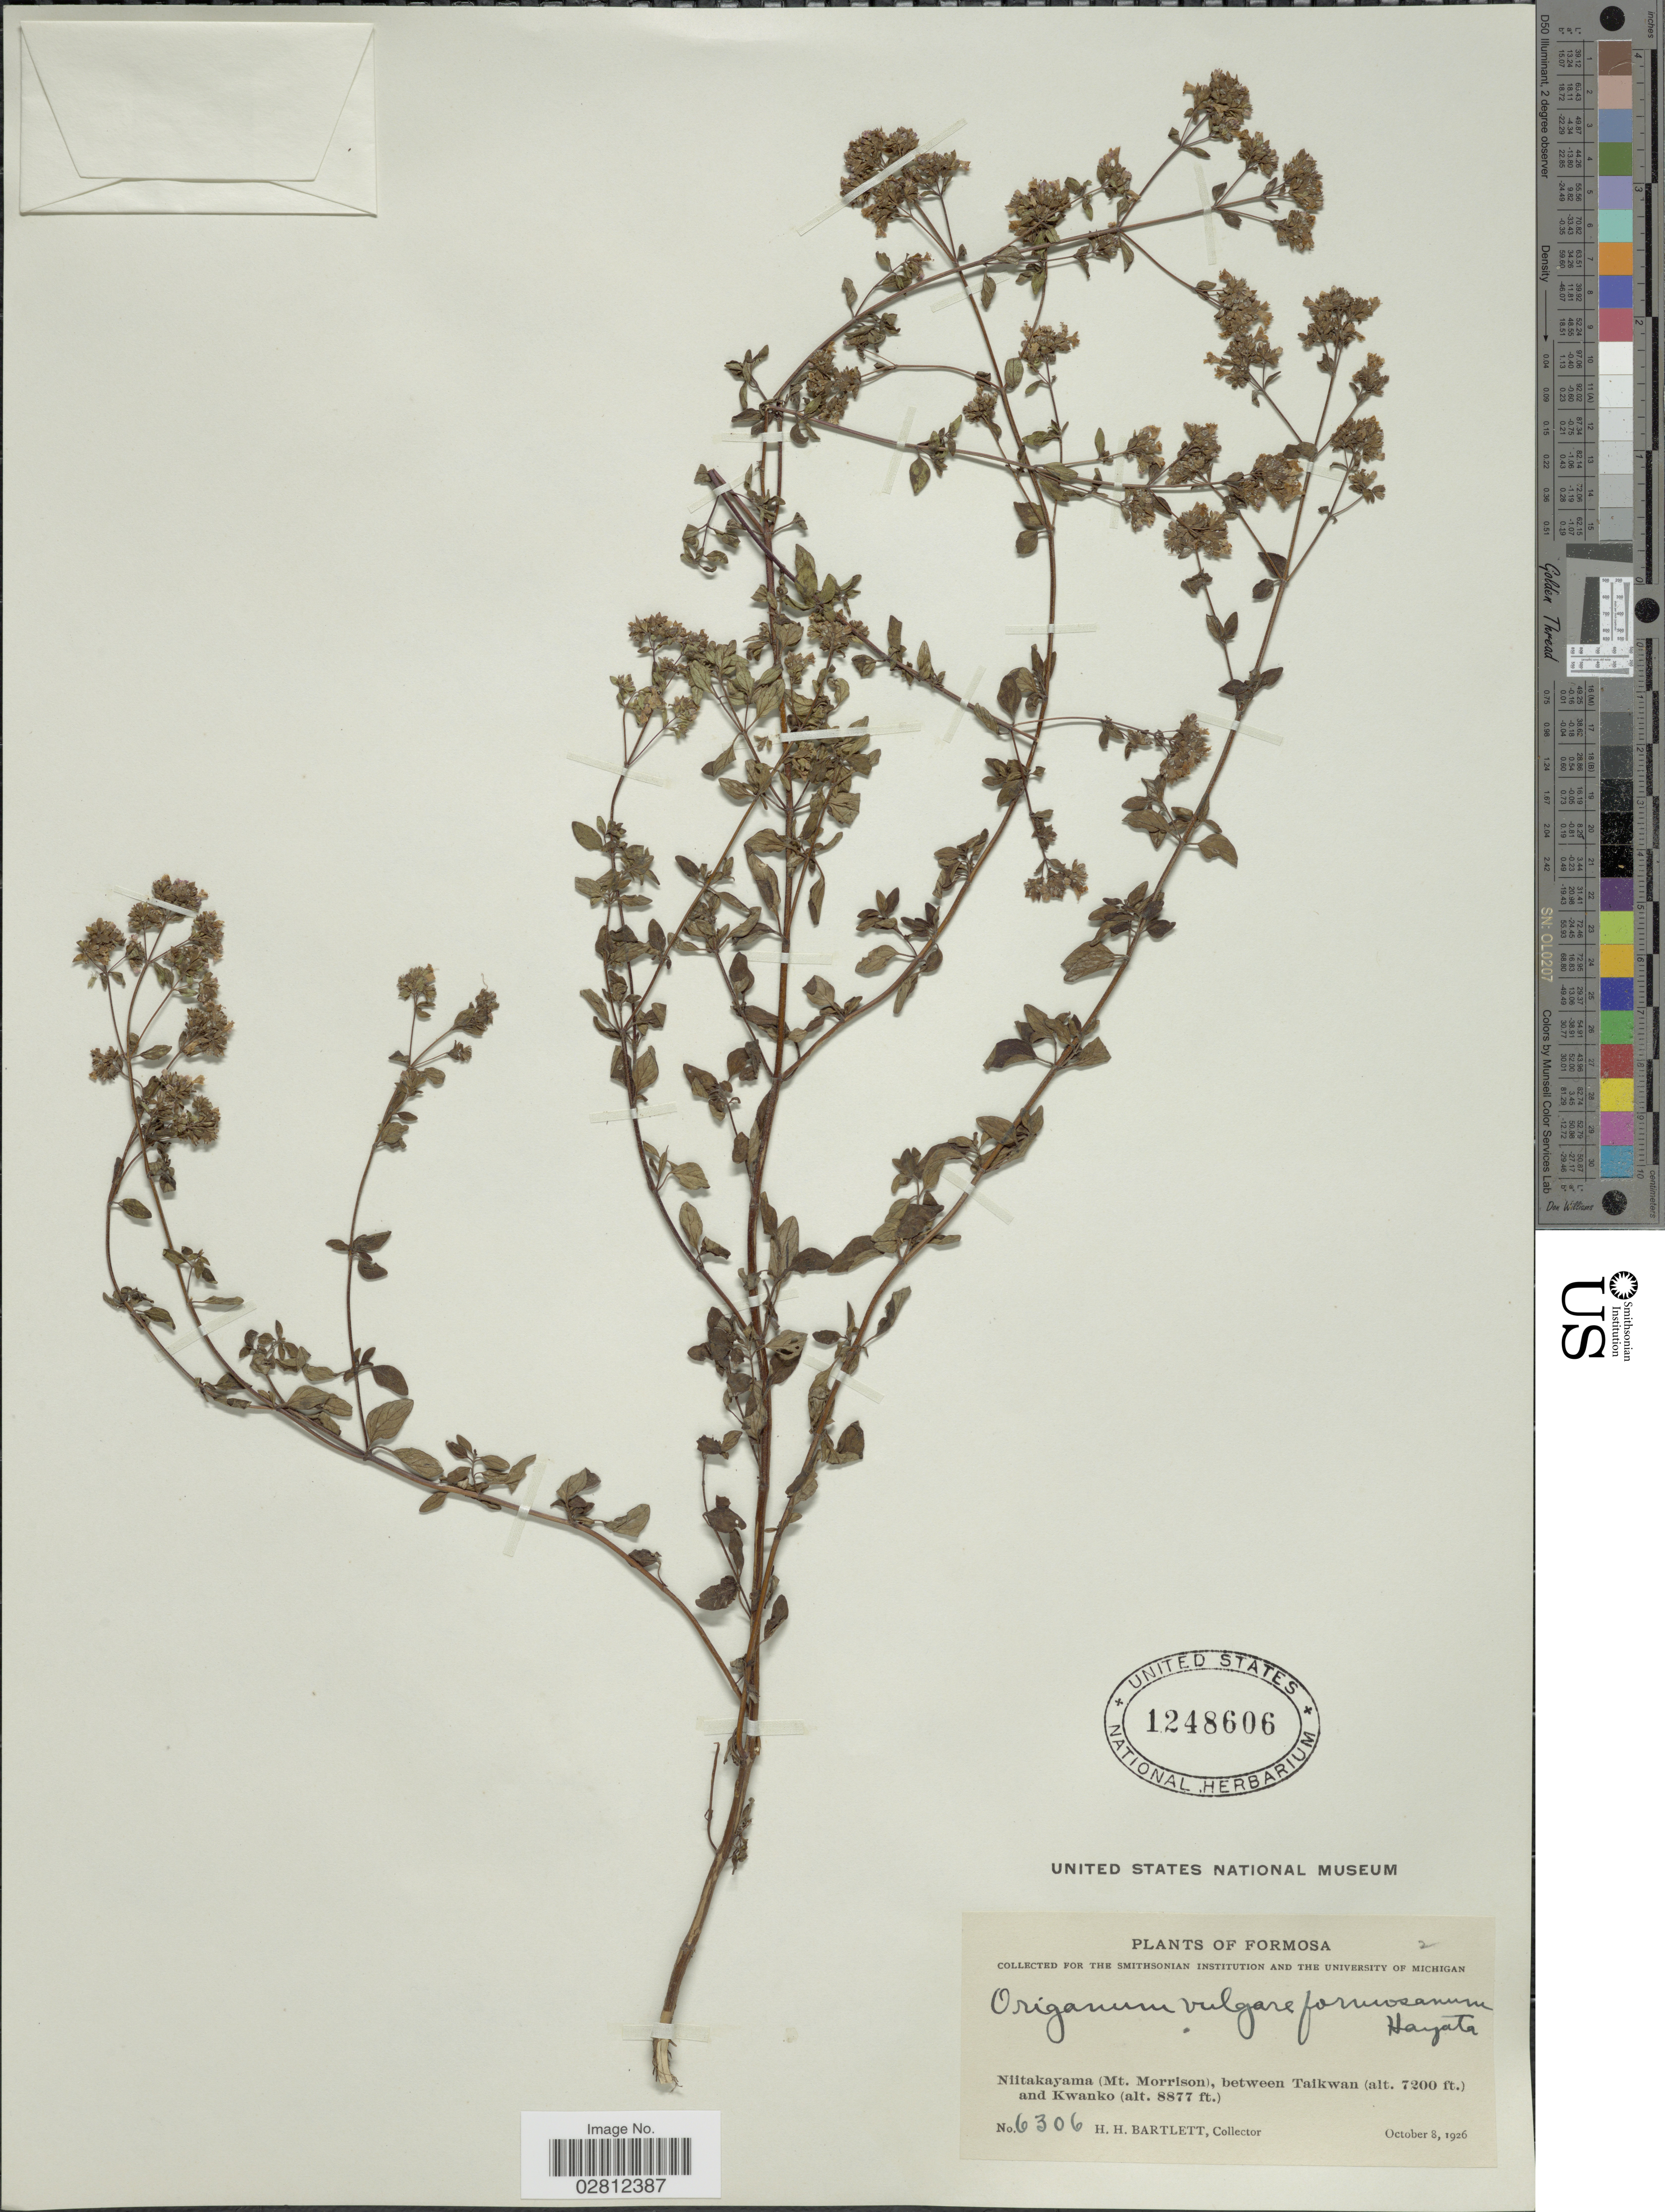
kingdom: Plantae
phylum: Tracheophyta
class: Magnoliopsida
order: Lamiales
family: Lamiaceae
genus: Origanum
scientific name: Origanum vulgare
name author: L.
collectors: H. H. Bartlett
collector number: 6306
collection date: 1926-10-08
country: Taiwan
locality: Niitakayama (Mt. Morrison), between Taikwan and Kwanko.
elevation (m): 2195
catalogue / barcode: US 1248606